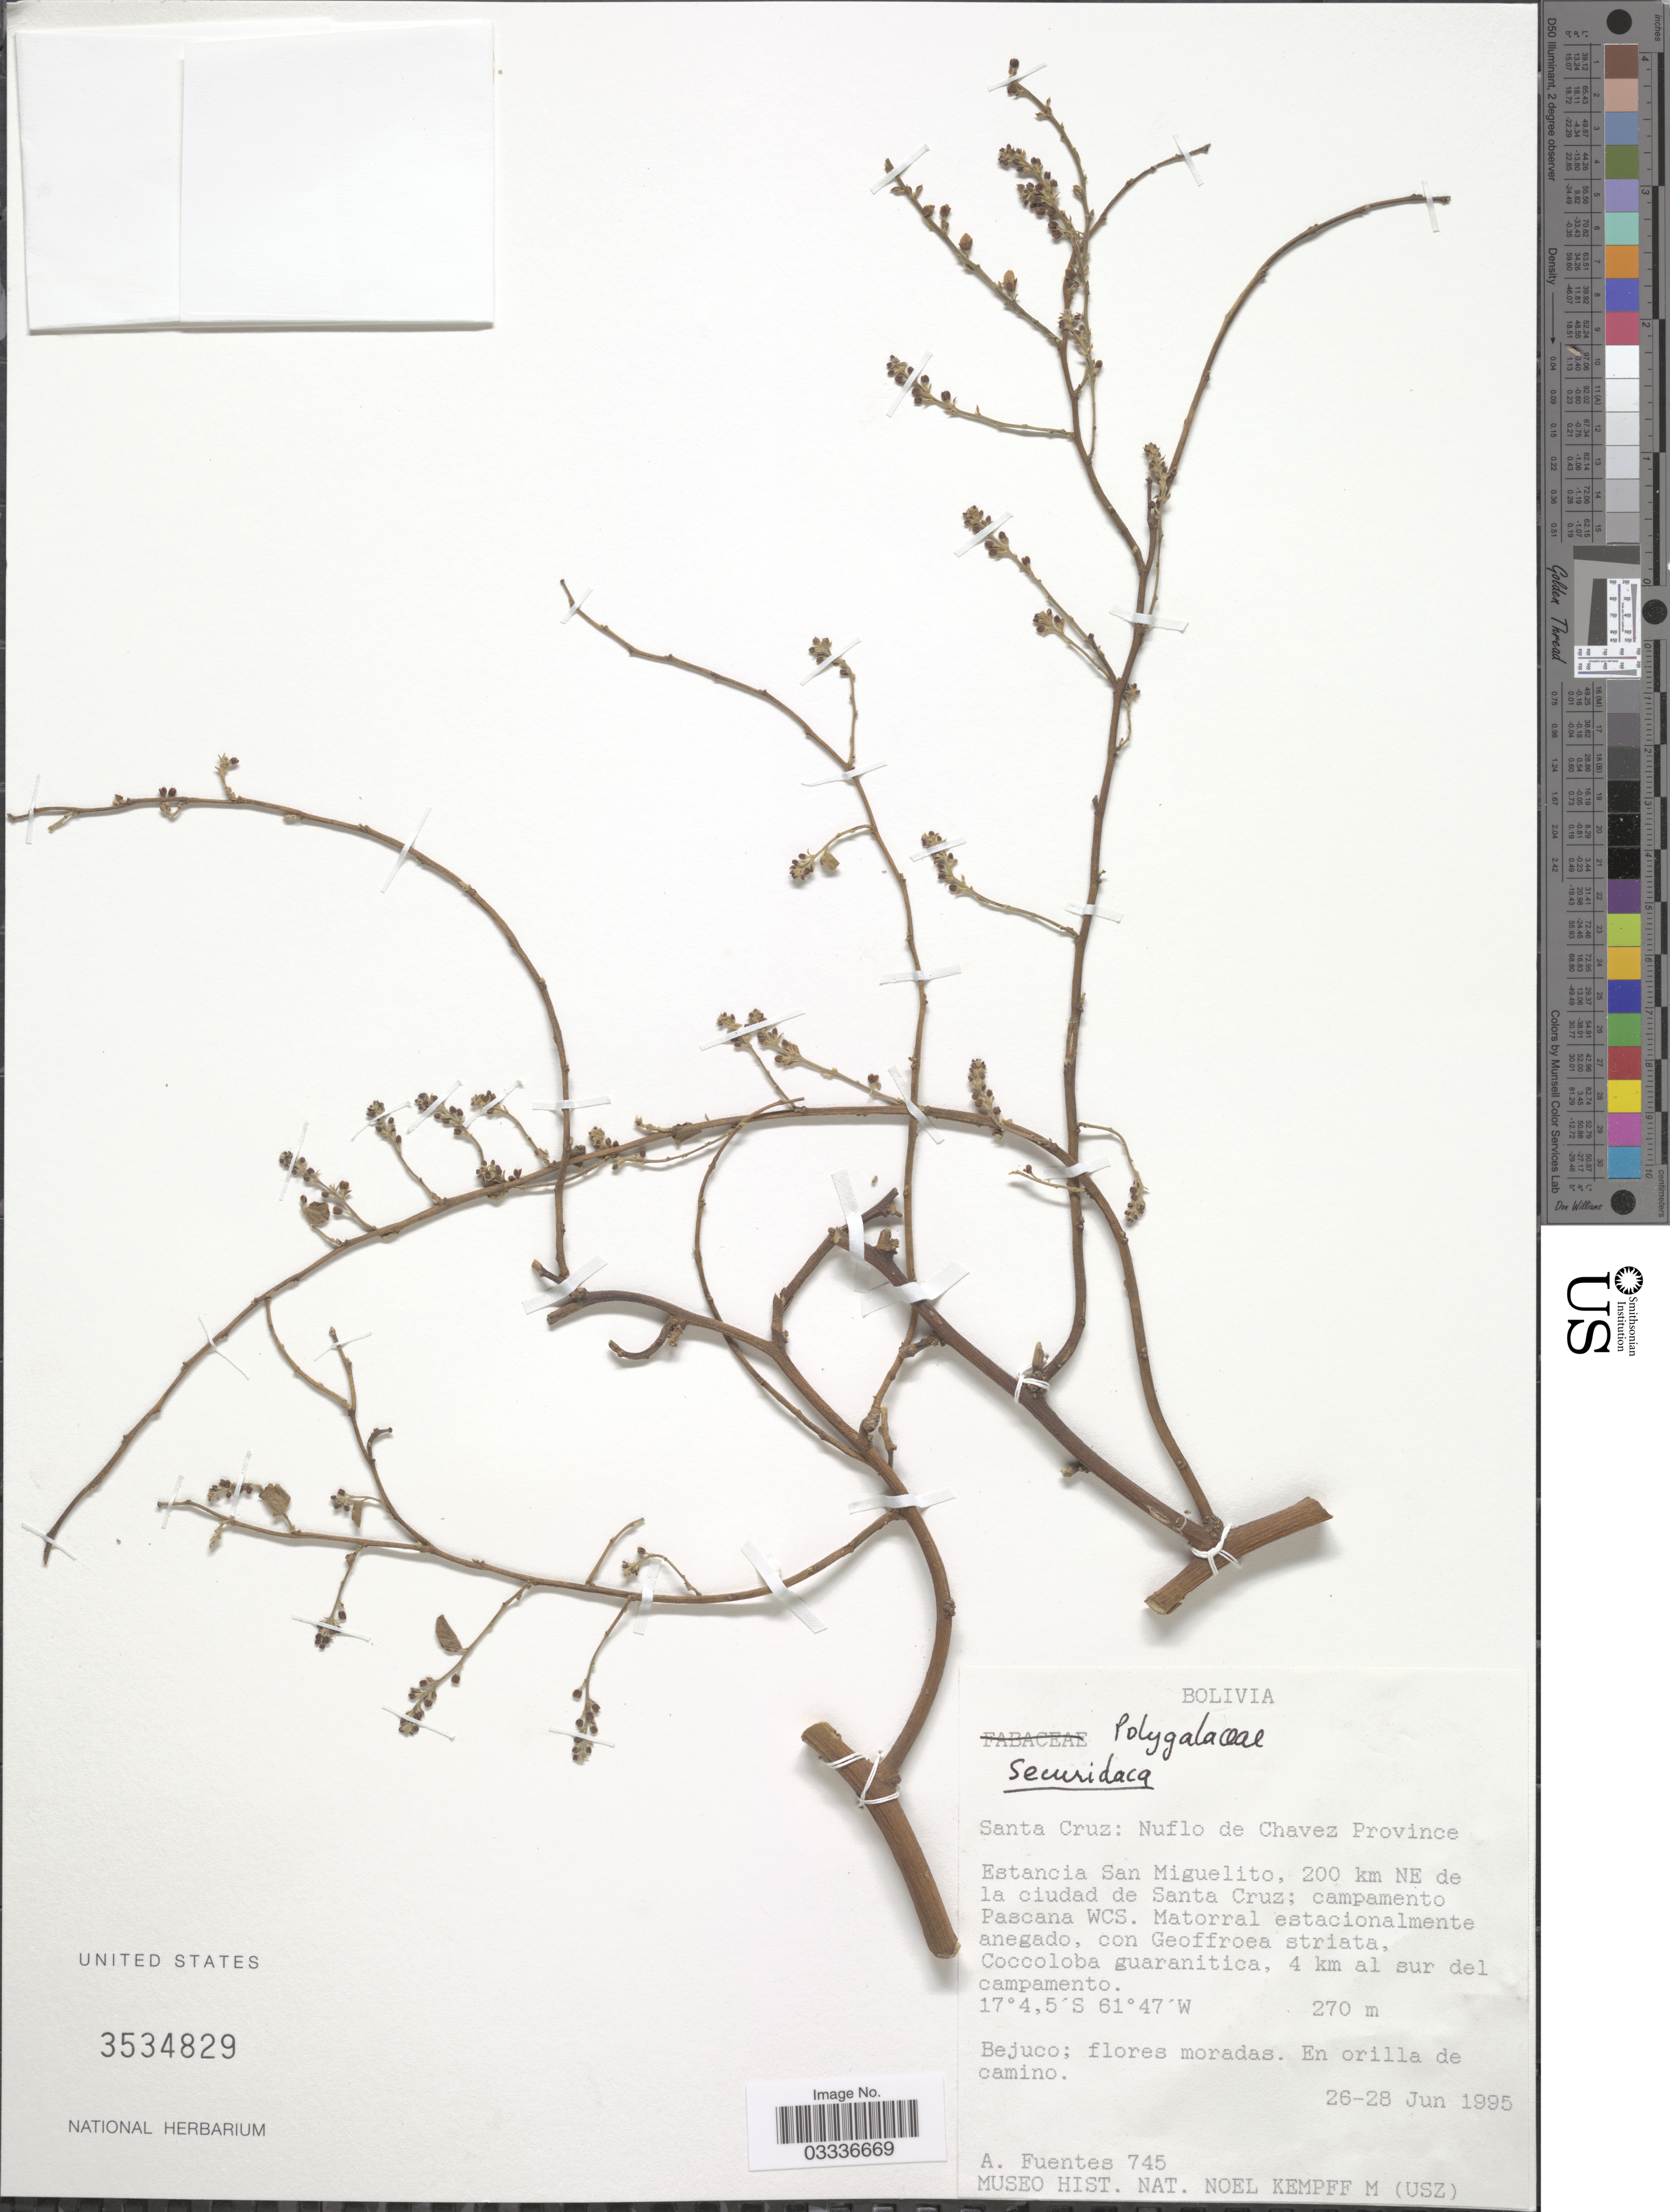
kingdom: Plantae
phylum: Tracheophyta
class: Magnoliopsida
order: Fabales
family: Polygalaceae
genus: Securidaca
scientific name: Securidaca sp.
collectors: A. Fuentes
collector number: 745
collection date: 1995-06-26/1995-06-28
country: Bolivia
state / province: Santa Cruz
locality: Nuflo de Chavez Province. Estancia San Miguelito, 200 km NE de la ciudad de Santa Cruz; campamento Pascana WCS. 4 km al sur del campamento.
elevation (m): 270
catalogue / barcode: US 3534829